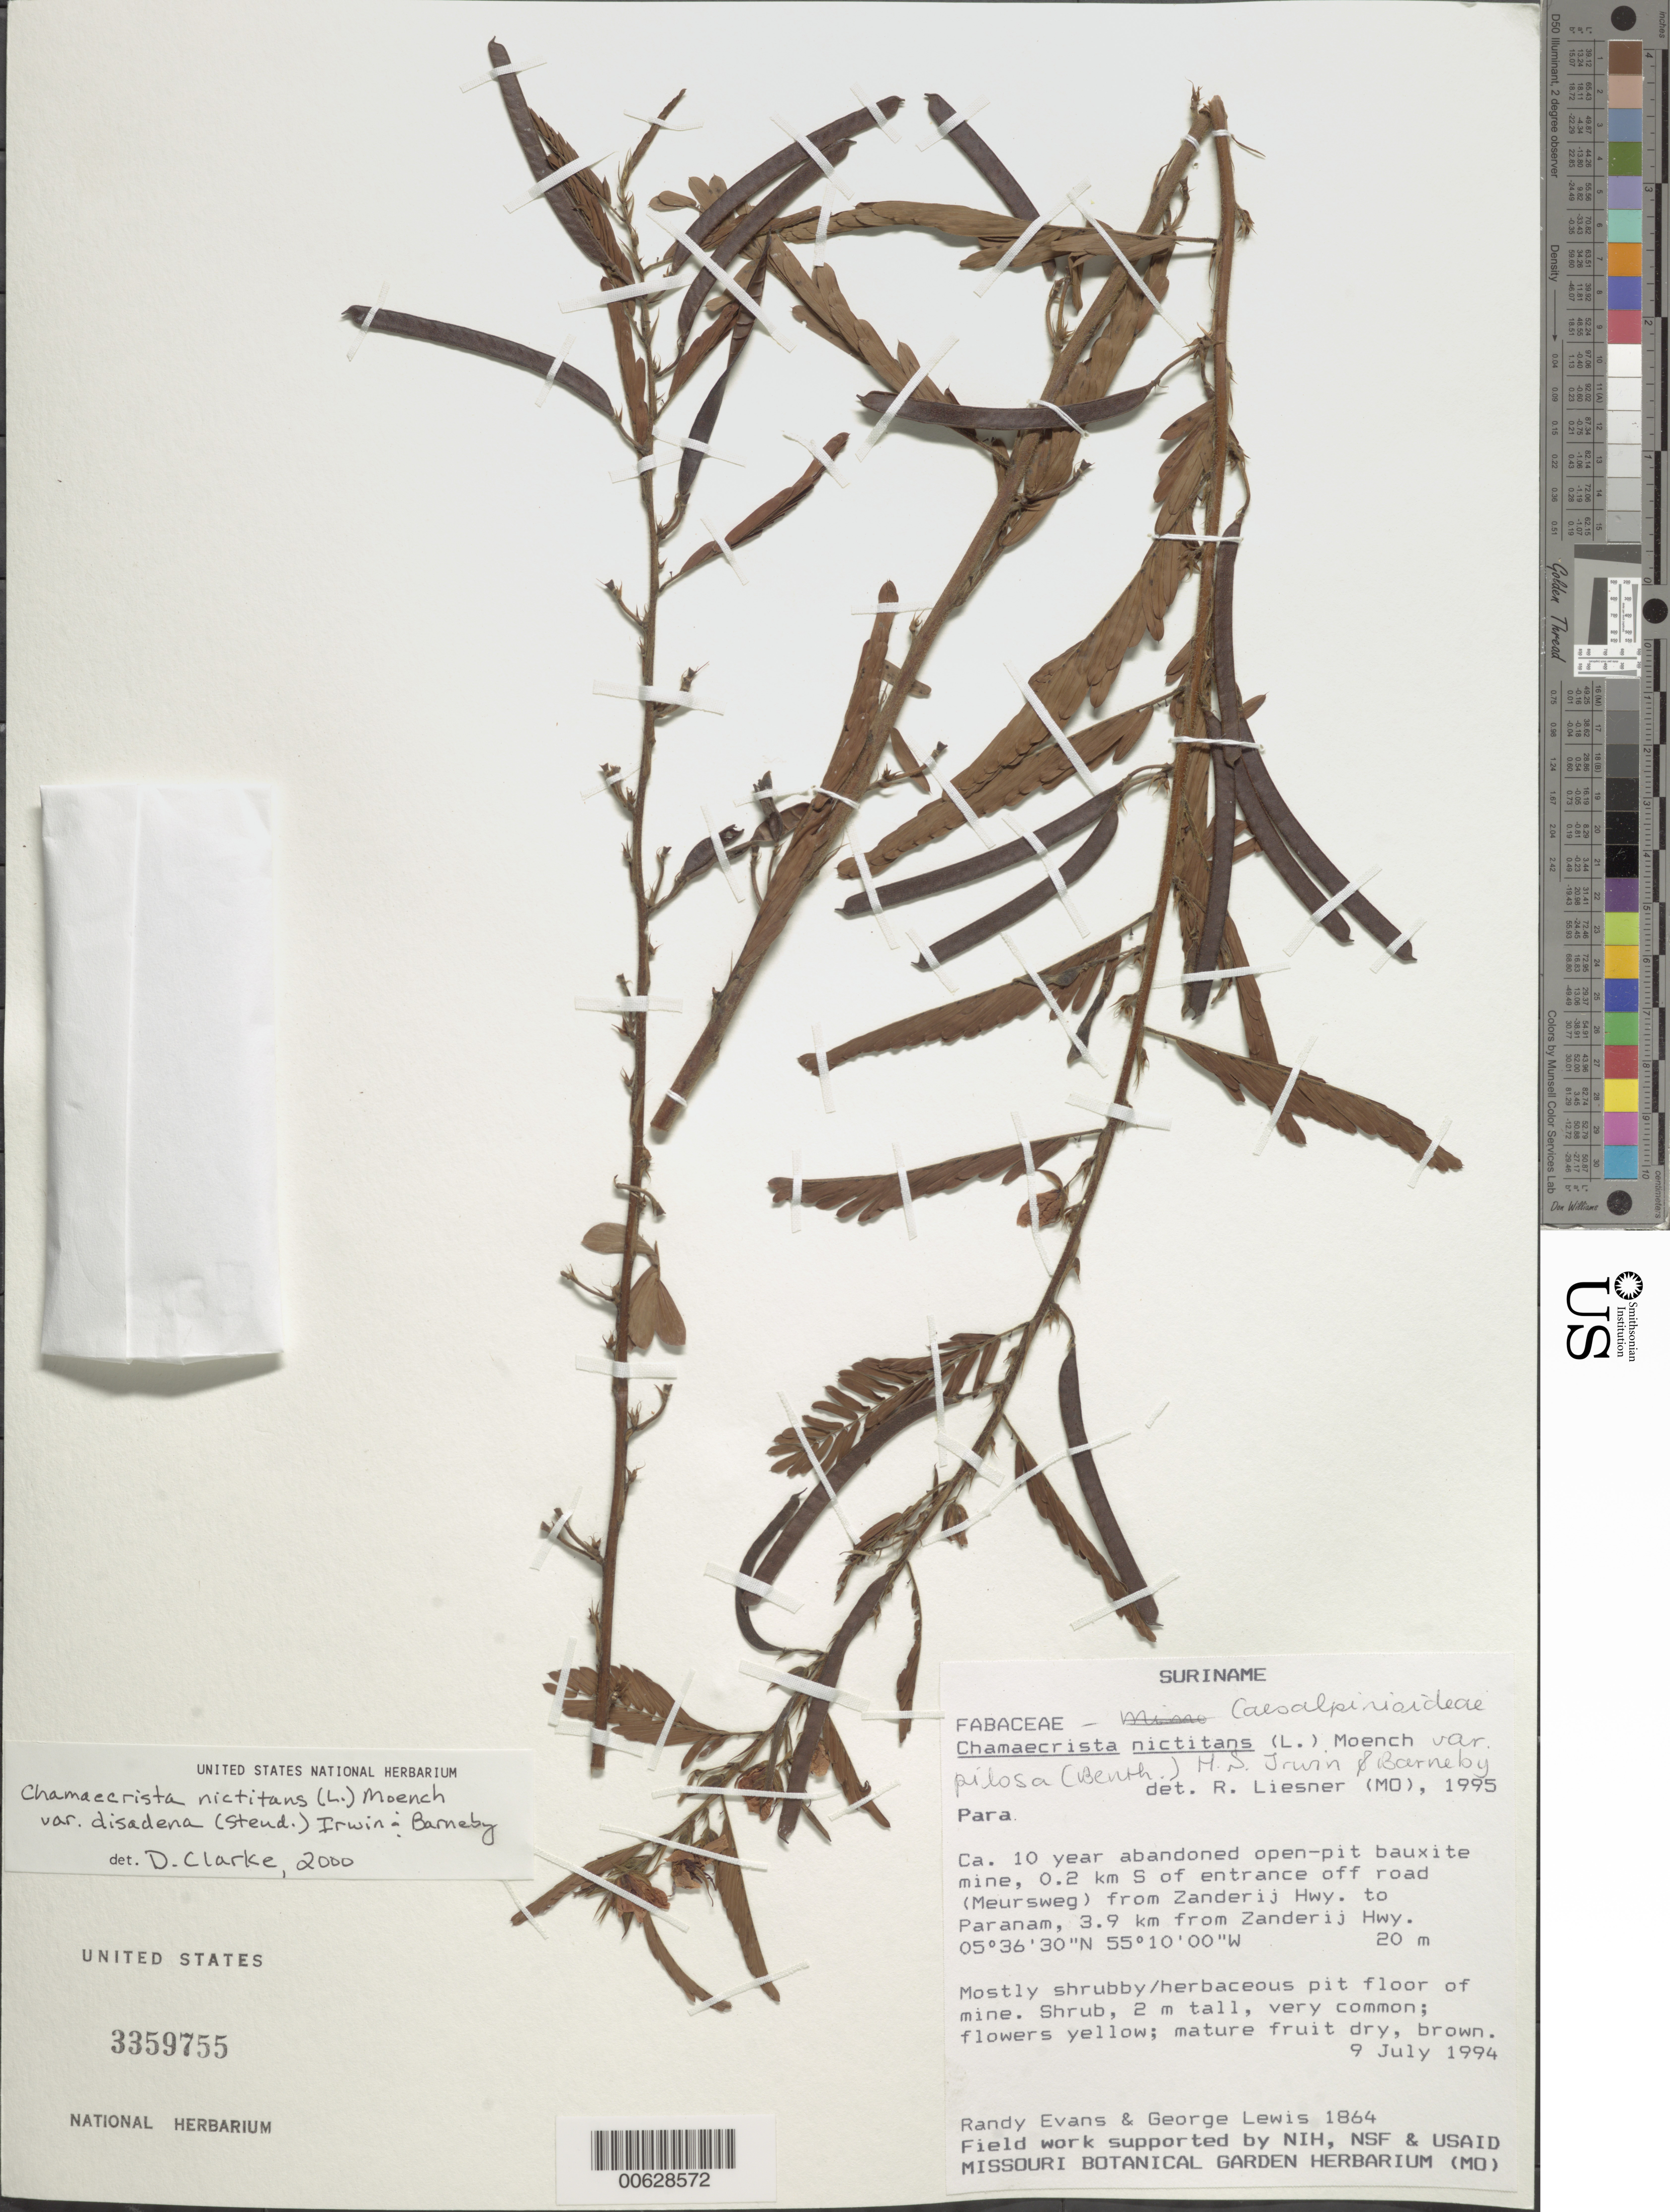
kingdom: Plantae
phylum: Tracheophyta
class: Magnoliopsida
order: Fabales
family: Fabaceae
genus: Chamaecrista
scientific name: Chamaecrista nictitans var. disadena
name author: (Steud.) H.S. Irwin & Barneby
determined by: Clarke, H. D., University of North Carolina (Asheville)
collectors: R. Evans & G. Lewis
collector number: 1864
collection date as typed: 9-Jul-94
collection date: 1994-07-09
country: Suriname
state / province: Para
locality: Zanderij, hwy to Paranam, 3.9 km from Zanderij Hwy.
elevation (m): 20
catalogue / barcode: US 3359755